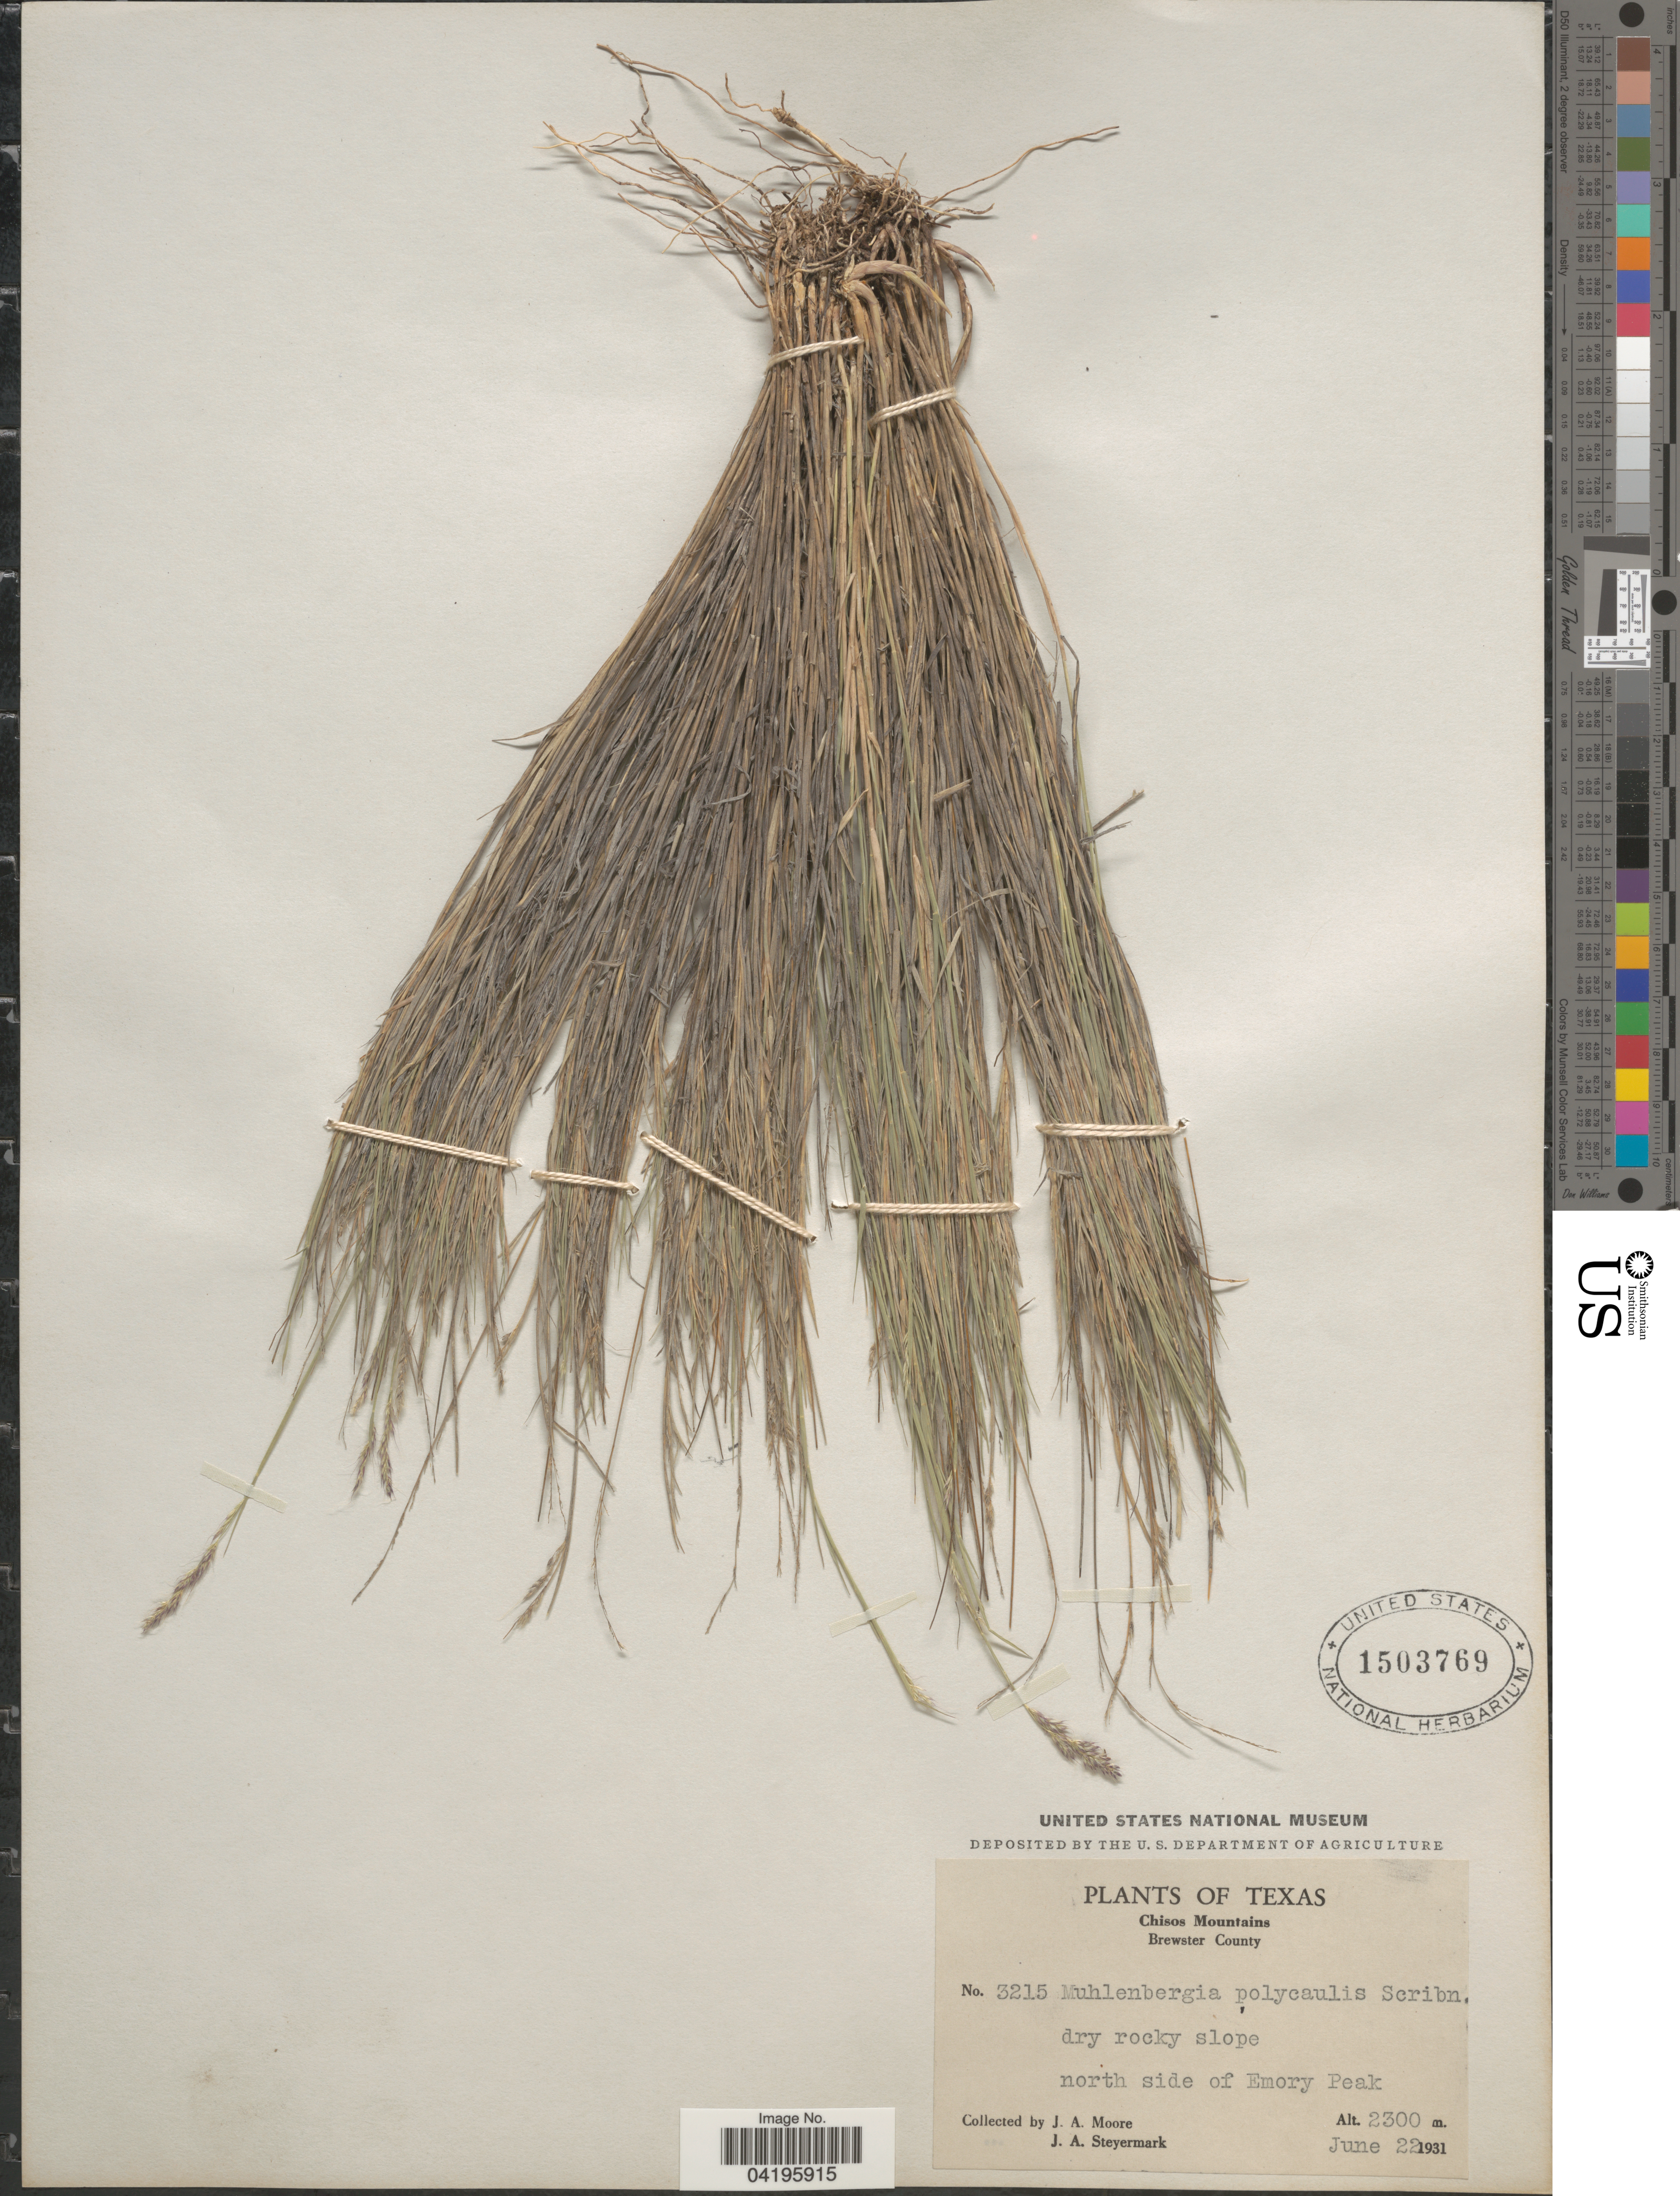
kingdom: Plantae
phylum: Tracheophyta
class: Liliopsida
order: Poales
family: Poaceae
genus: Muhlenbergia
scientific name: Muhlenbergia polycaulis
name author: Scribn.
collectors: J. A. Moore & J. Steyermark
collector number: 3215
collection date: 1931-06-22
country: United States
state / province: Texas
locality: Chisos Mountains. Brewster County. Dry rocky slope north side of Emory Peak.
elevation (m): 2300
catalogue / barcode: US 1503769